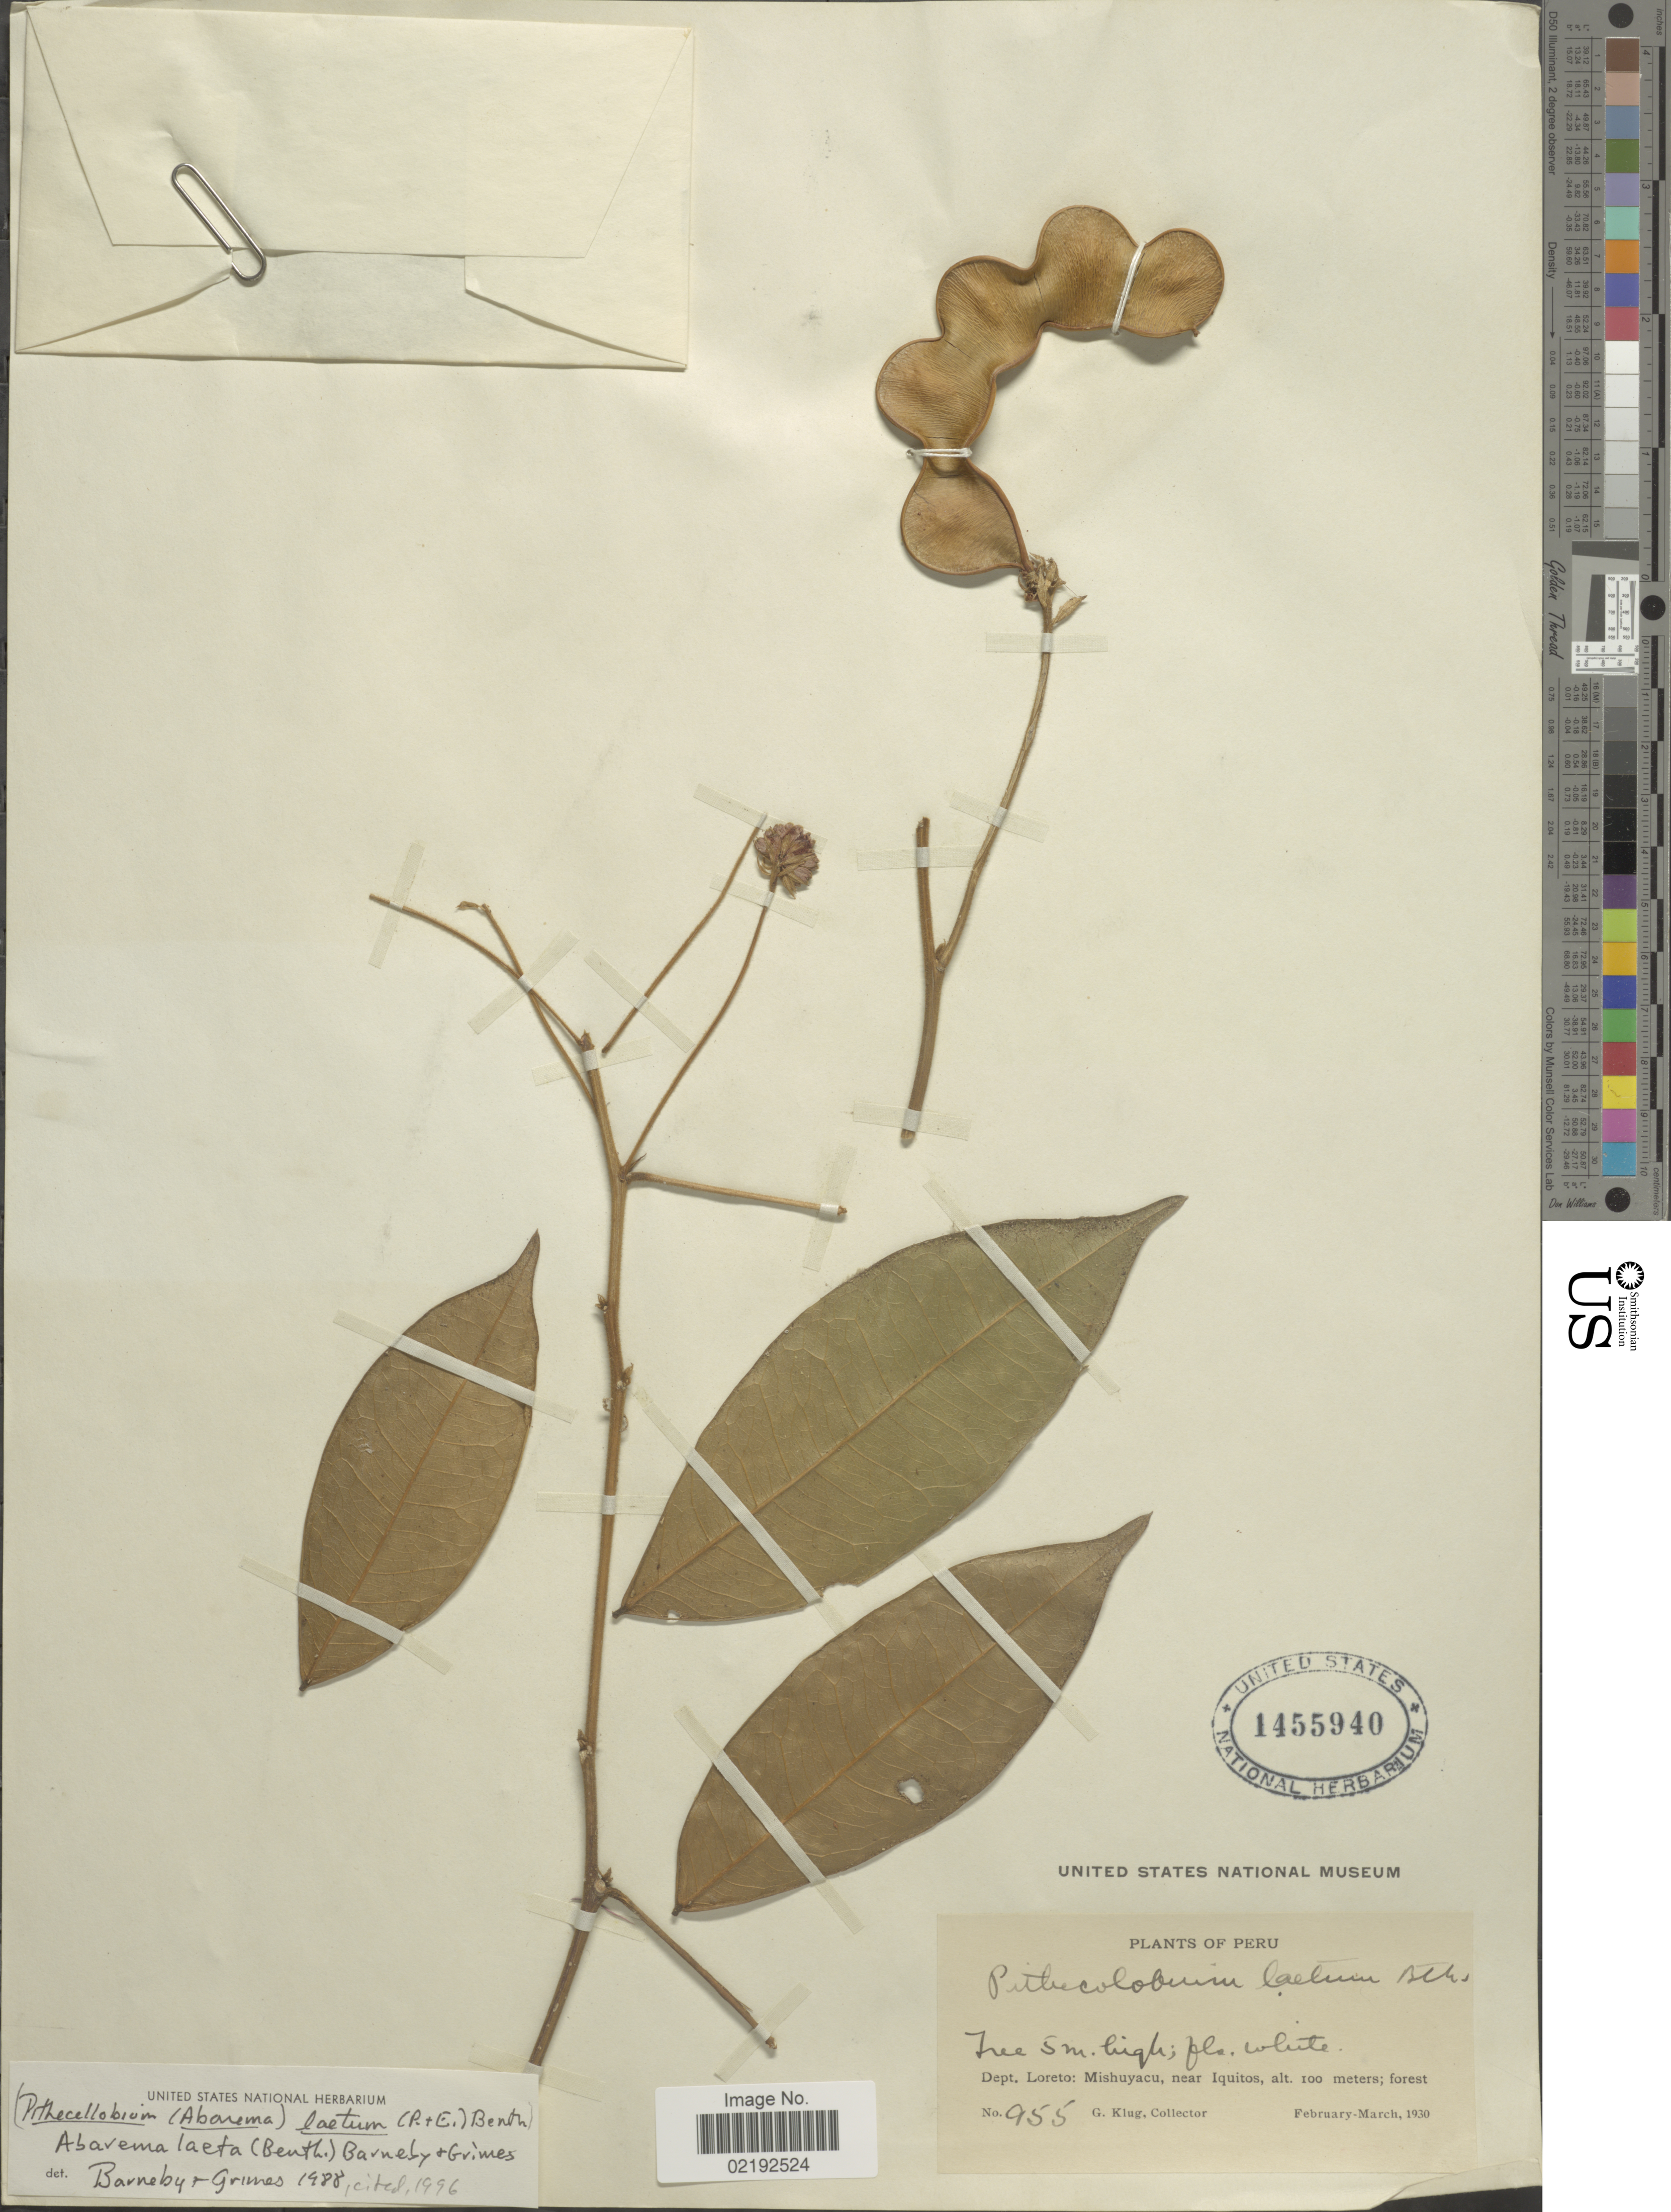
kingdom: Plantae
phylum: Tracheophyta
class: Magnoliopsida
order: Fabales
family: Fabaceae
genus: Abarema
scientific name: Abarema laeta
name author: (Benth.) Barneby & J.W. Grimes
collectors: G. Klug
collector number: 955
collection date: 1930-02/1930-03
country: Peru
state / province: Loreto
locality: Mishuyacu, near Iquitos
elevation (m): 100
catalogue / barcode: US 1455940